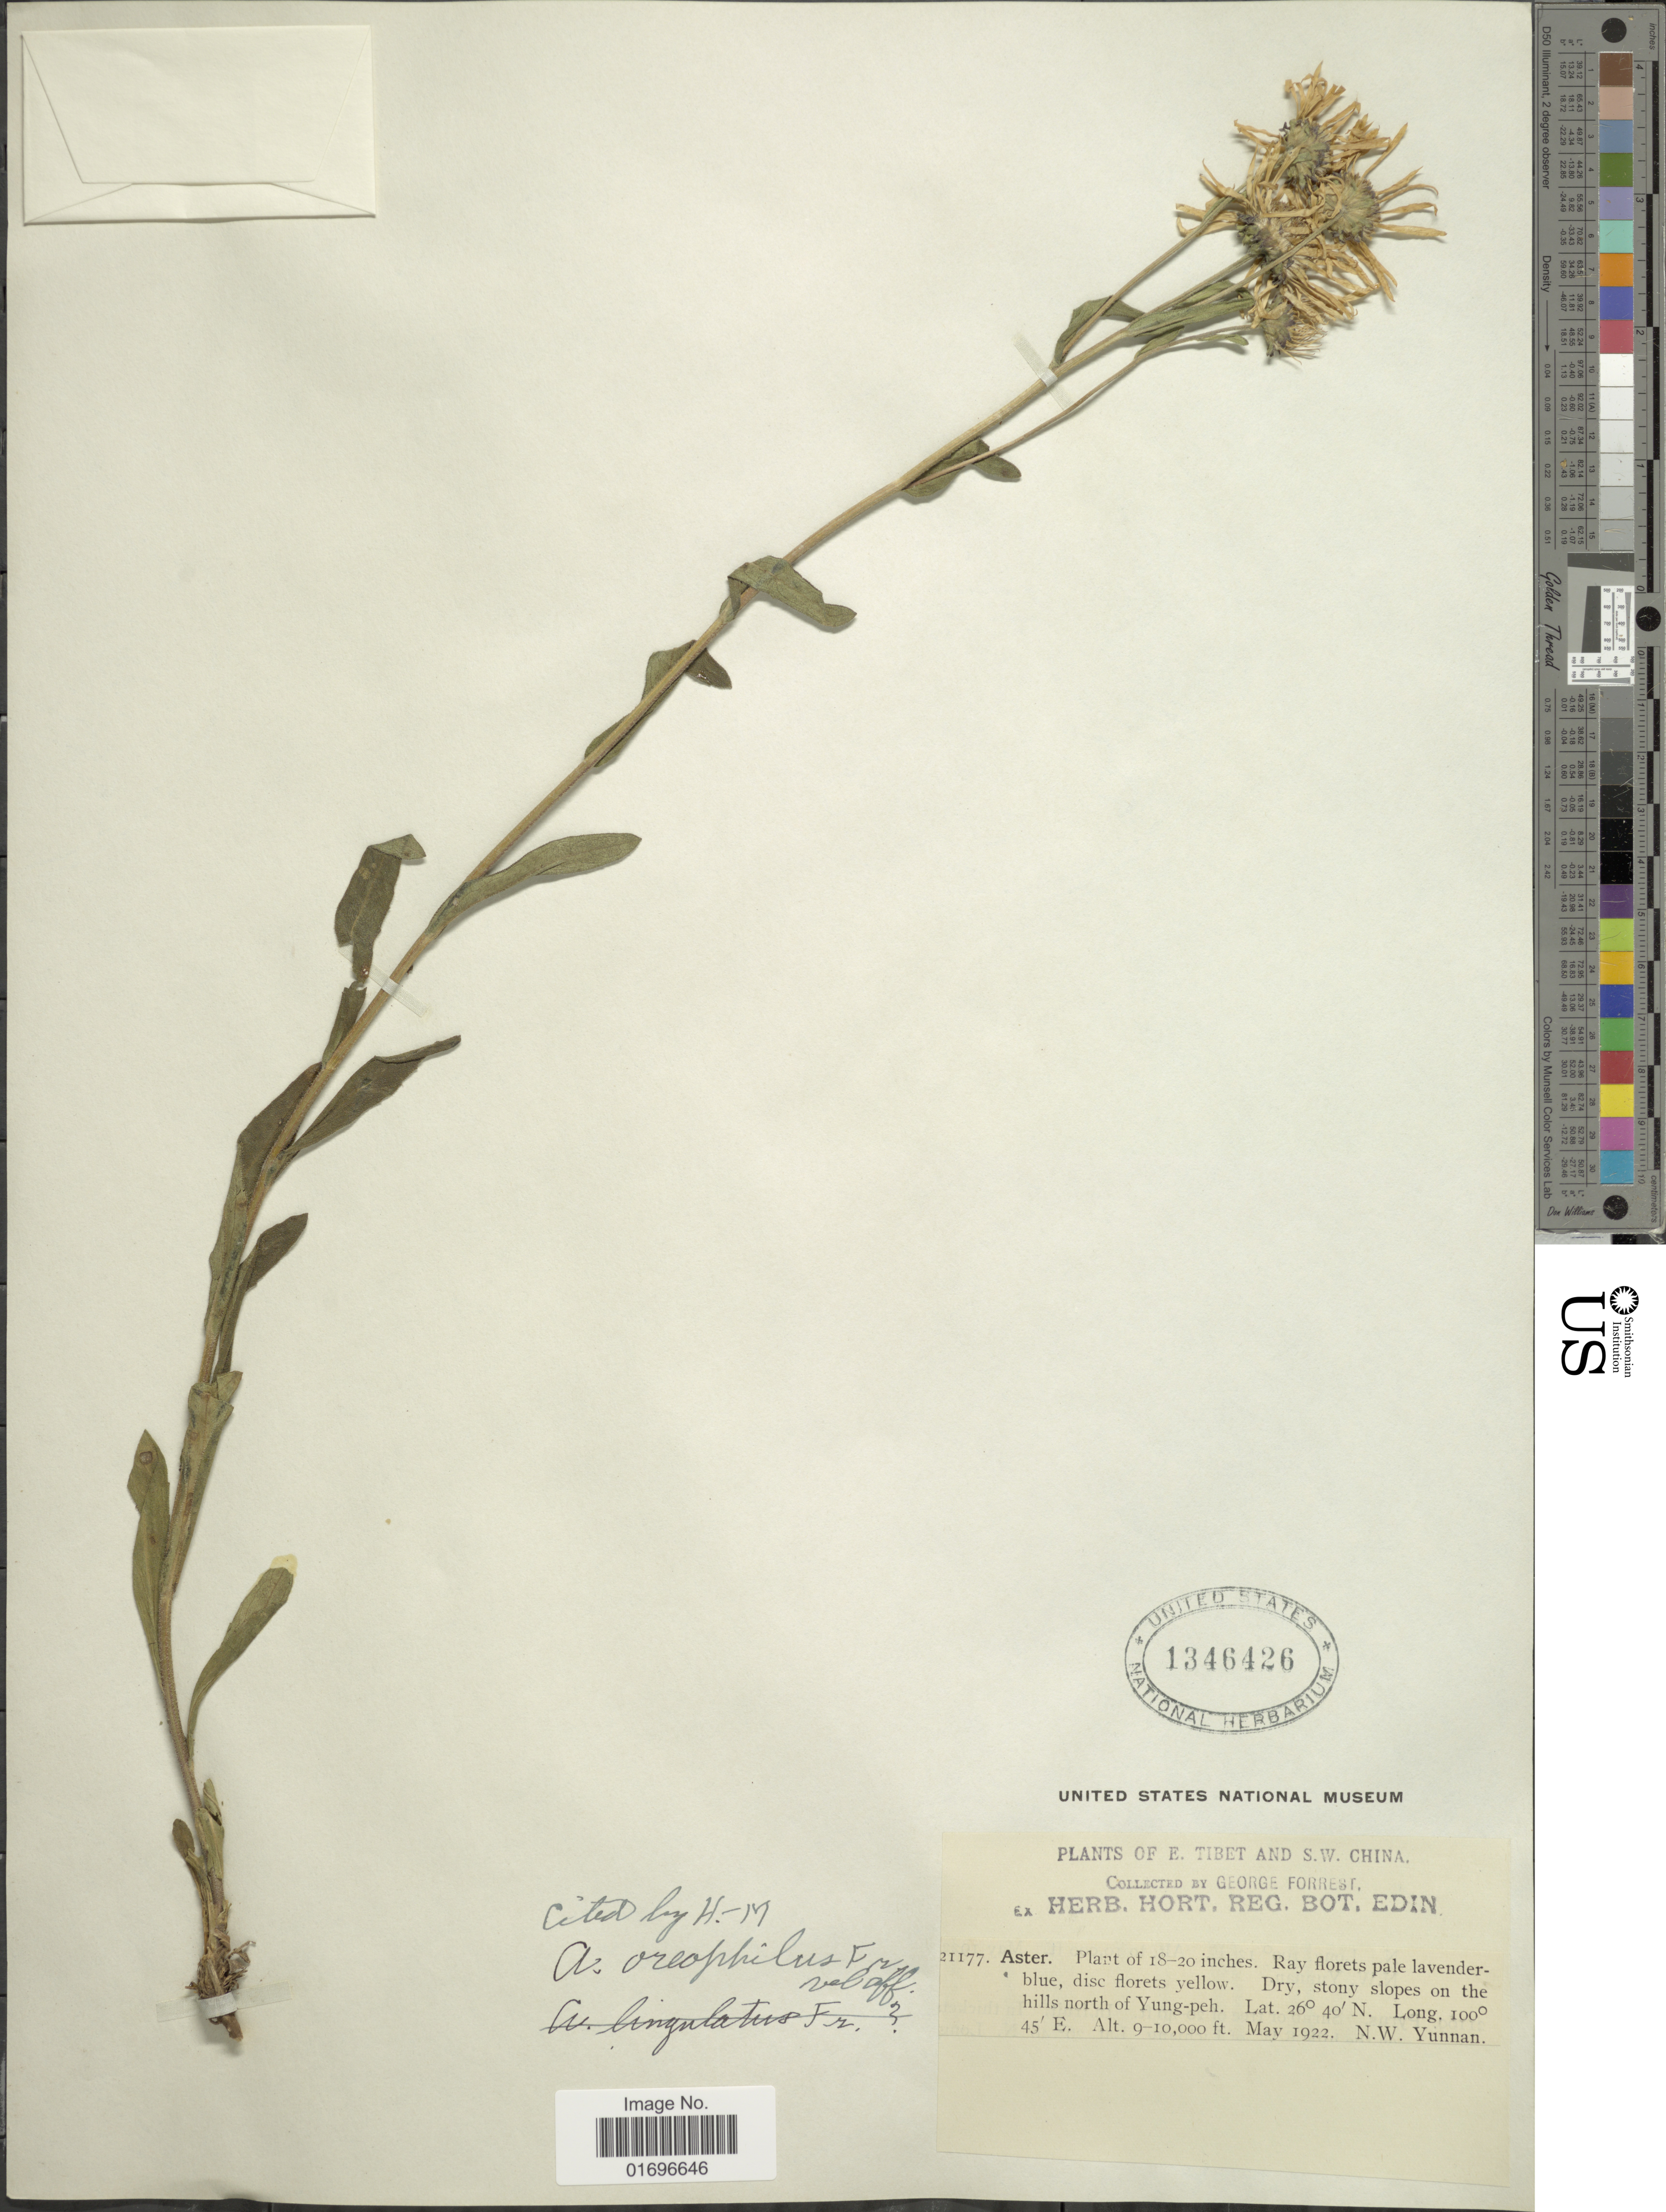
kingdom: Plantae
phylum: Tracheophyta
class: Magnoliopsida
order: Asterales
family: Asteraceae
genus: Aster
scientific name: Aster oreophilus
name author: Franch.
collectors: G. Forrest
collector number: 21177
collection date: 1922-05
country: China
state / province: Yunnan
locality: E. Tibet and S.W. China. Dry, stony slopes on the hills north of Yung-peh. N.W. Yunnan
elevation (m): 2743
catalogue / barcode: US 1346426